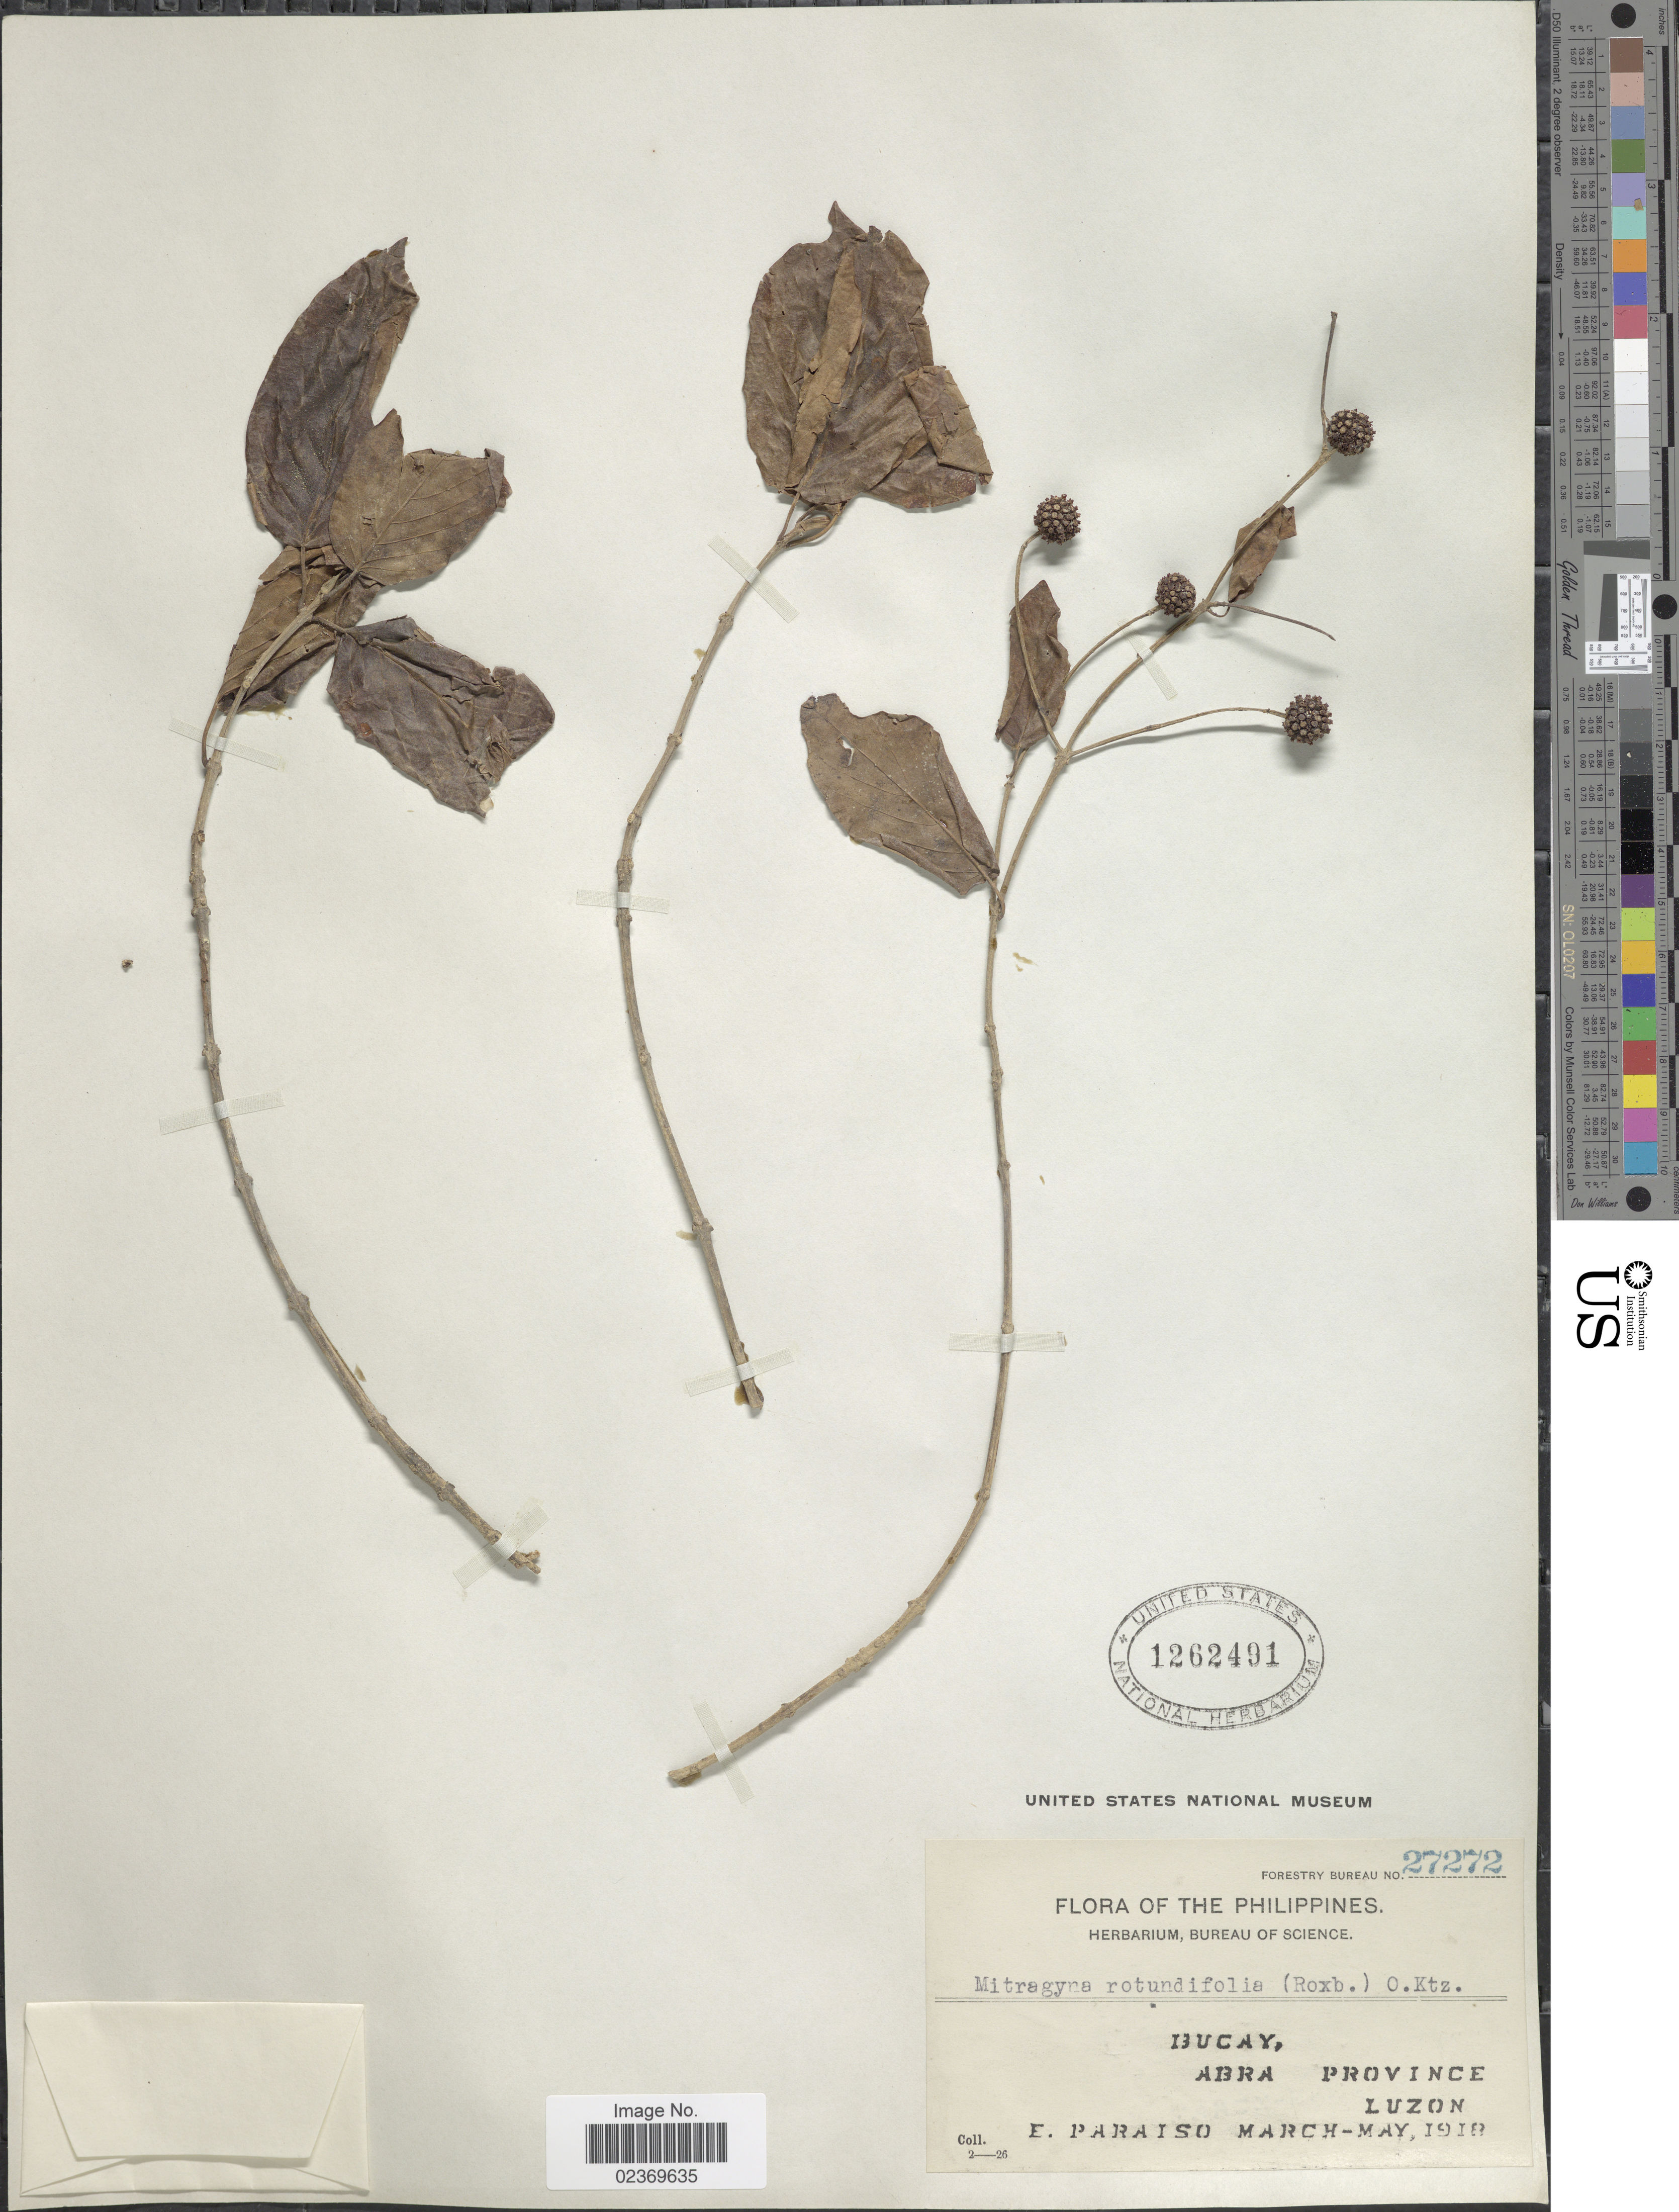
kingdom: Plantae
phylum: Tracheophyta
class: Magnoliopsida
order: Gentianales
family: Rubiaceae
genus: Mitragyna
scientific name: Mitragyna rotundifolia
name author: (Roxb.) Kuntze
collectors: E. Paraiso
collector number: Forestry Bureau 27272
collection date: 1918-03/1918-05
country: Philippines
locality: Bucay, Abra Province, Luzon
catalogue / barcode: US 1262491